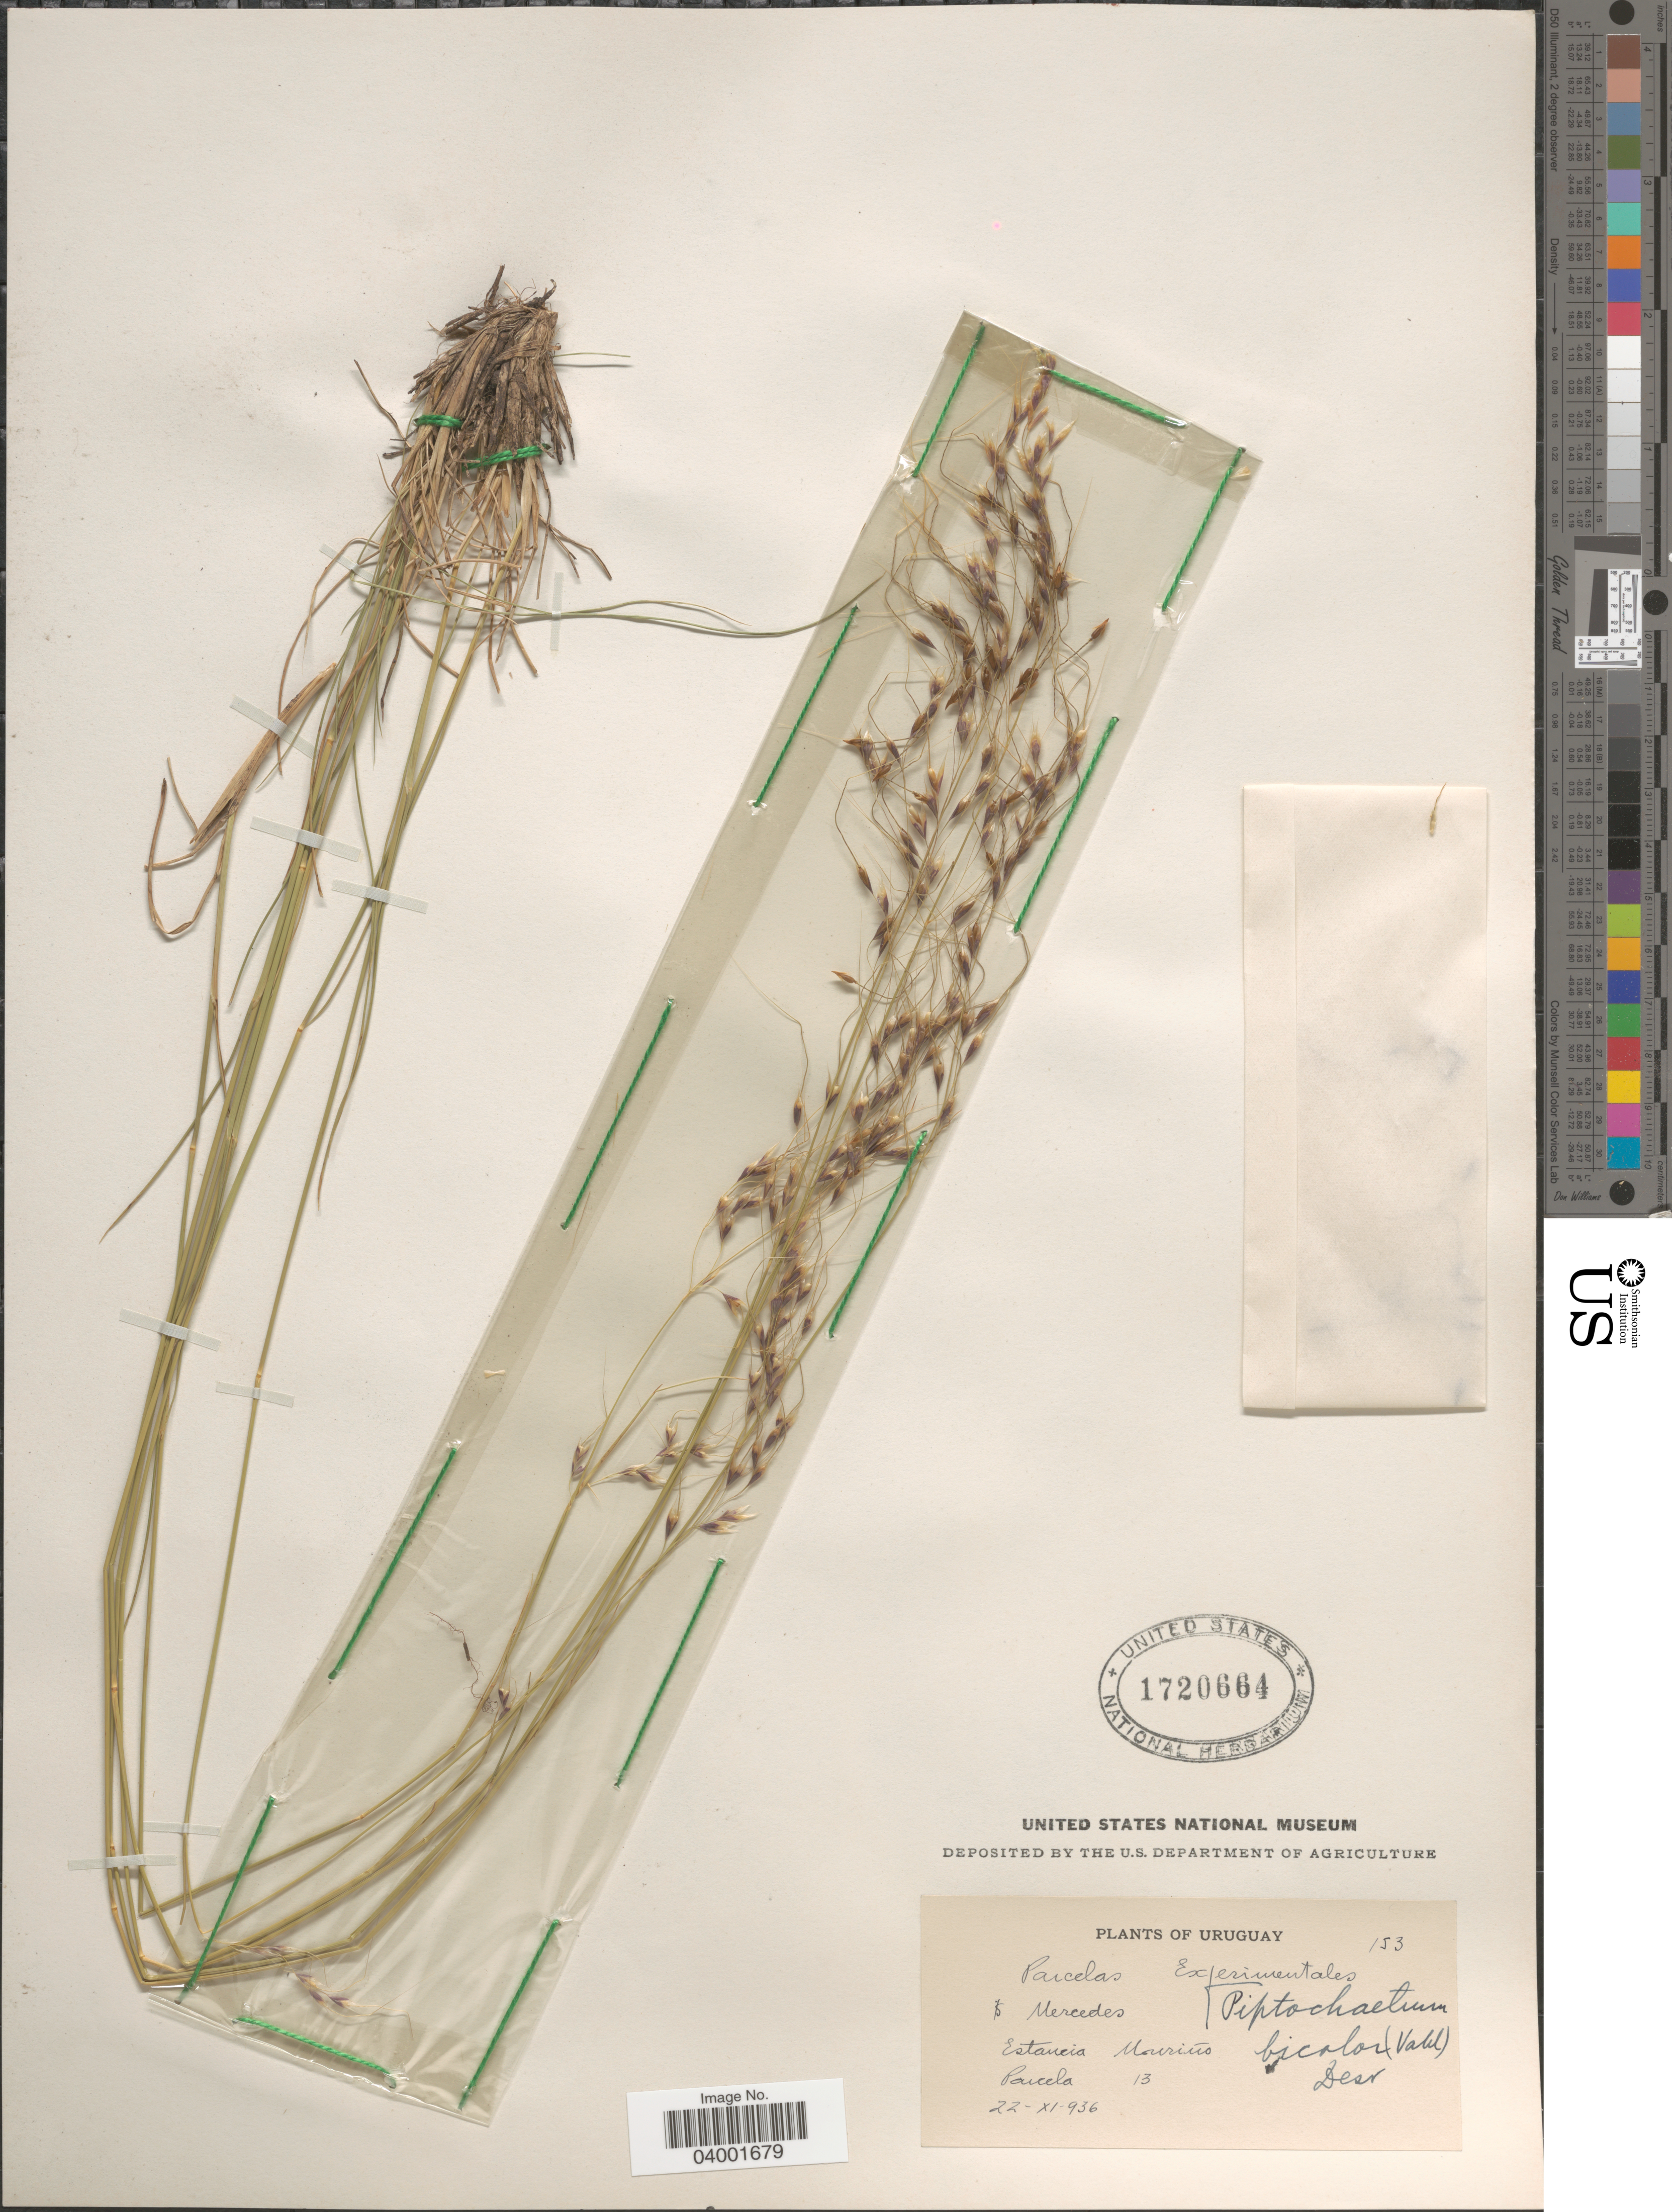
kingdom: Plantae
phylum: Tracheophyta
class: Liliopsida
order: Poales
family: Poaceae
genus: Piptochaetium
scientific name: Piptochaetium bicolor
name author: (Vahl) É. Desv.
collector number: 153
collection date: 1936-11-22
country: Uruguay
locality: Mercedes. Estancia Mouriño. Parcela 13.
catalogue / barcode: US 1720664